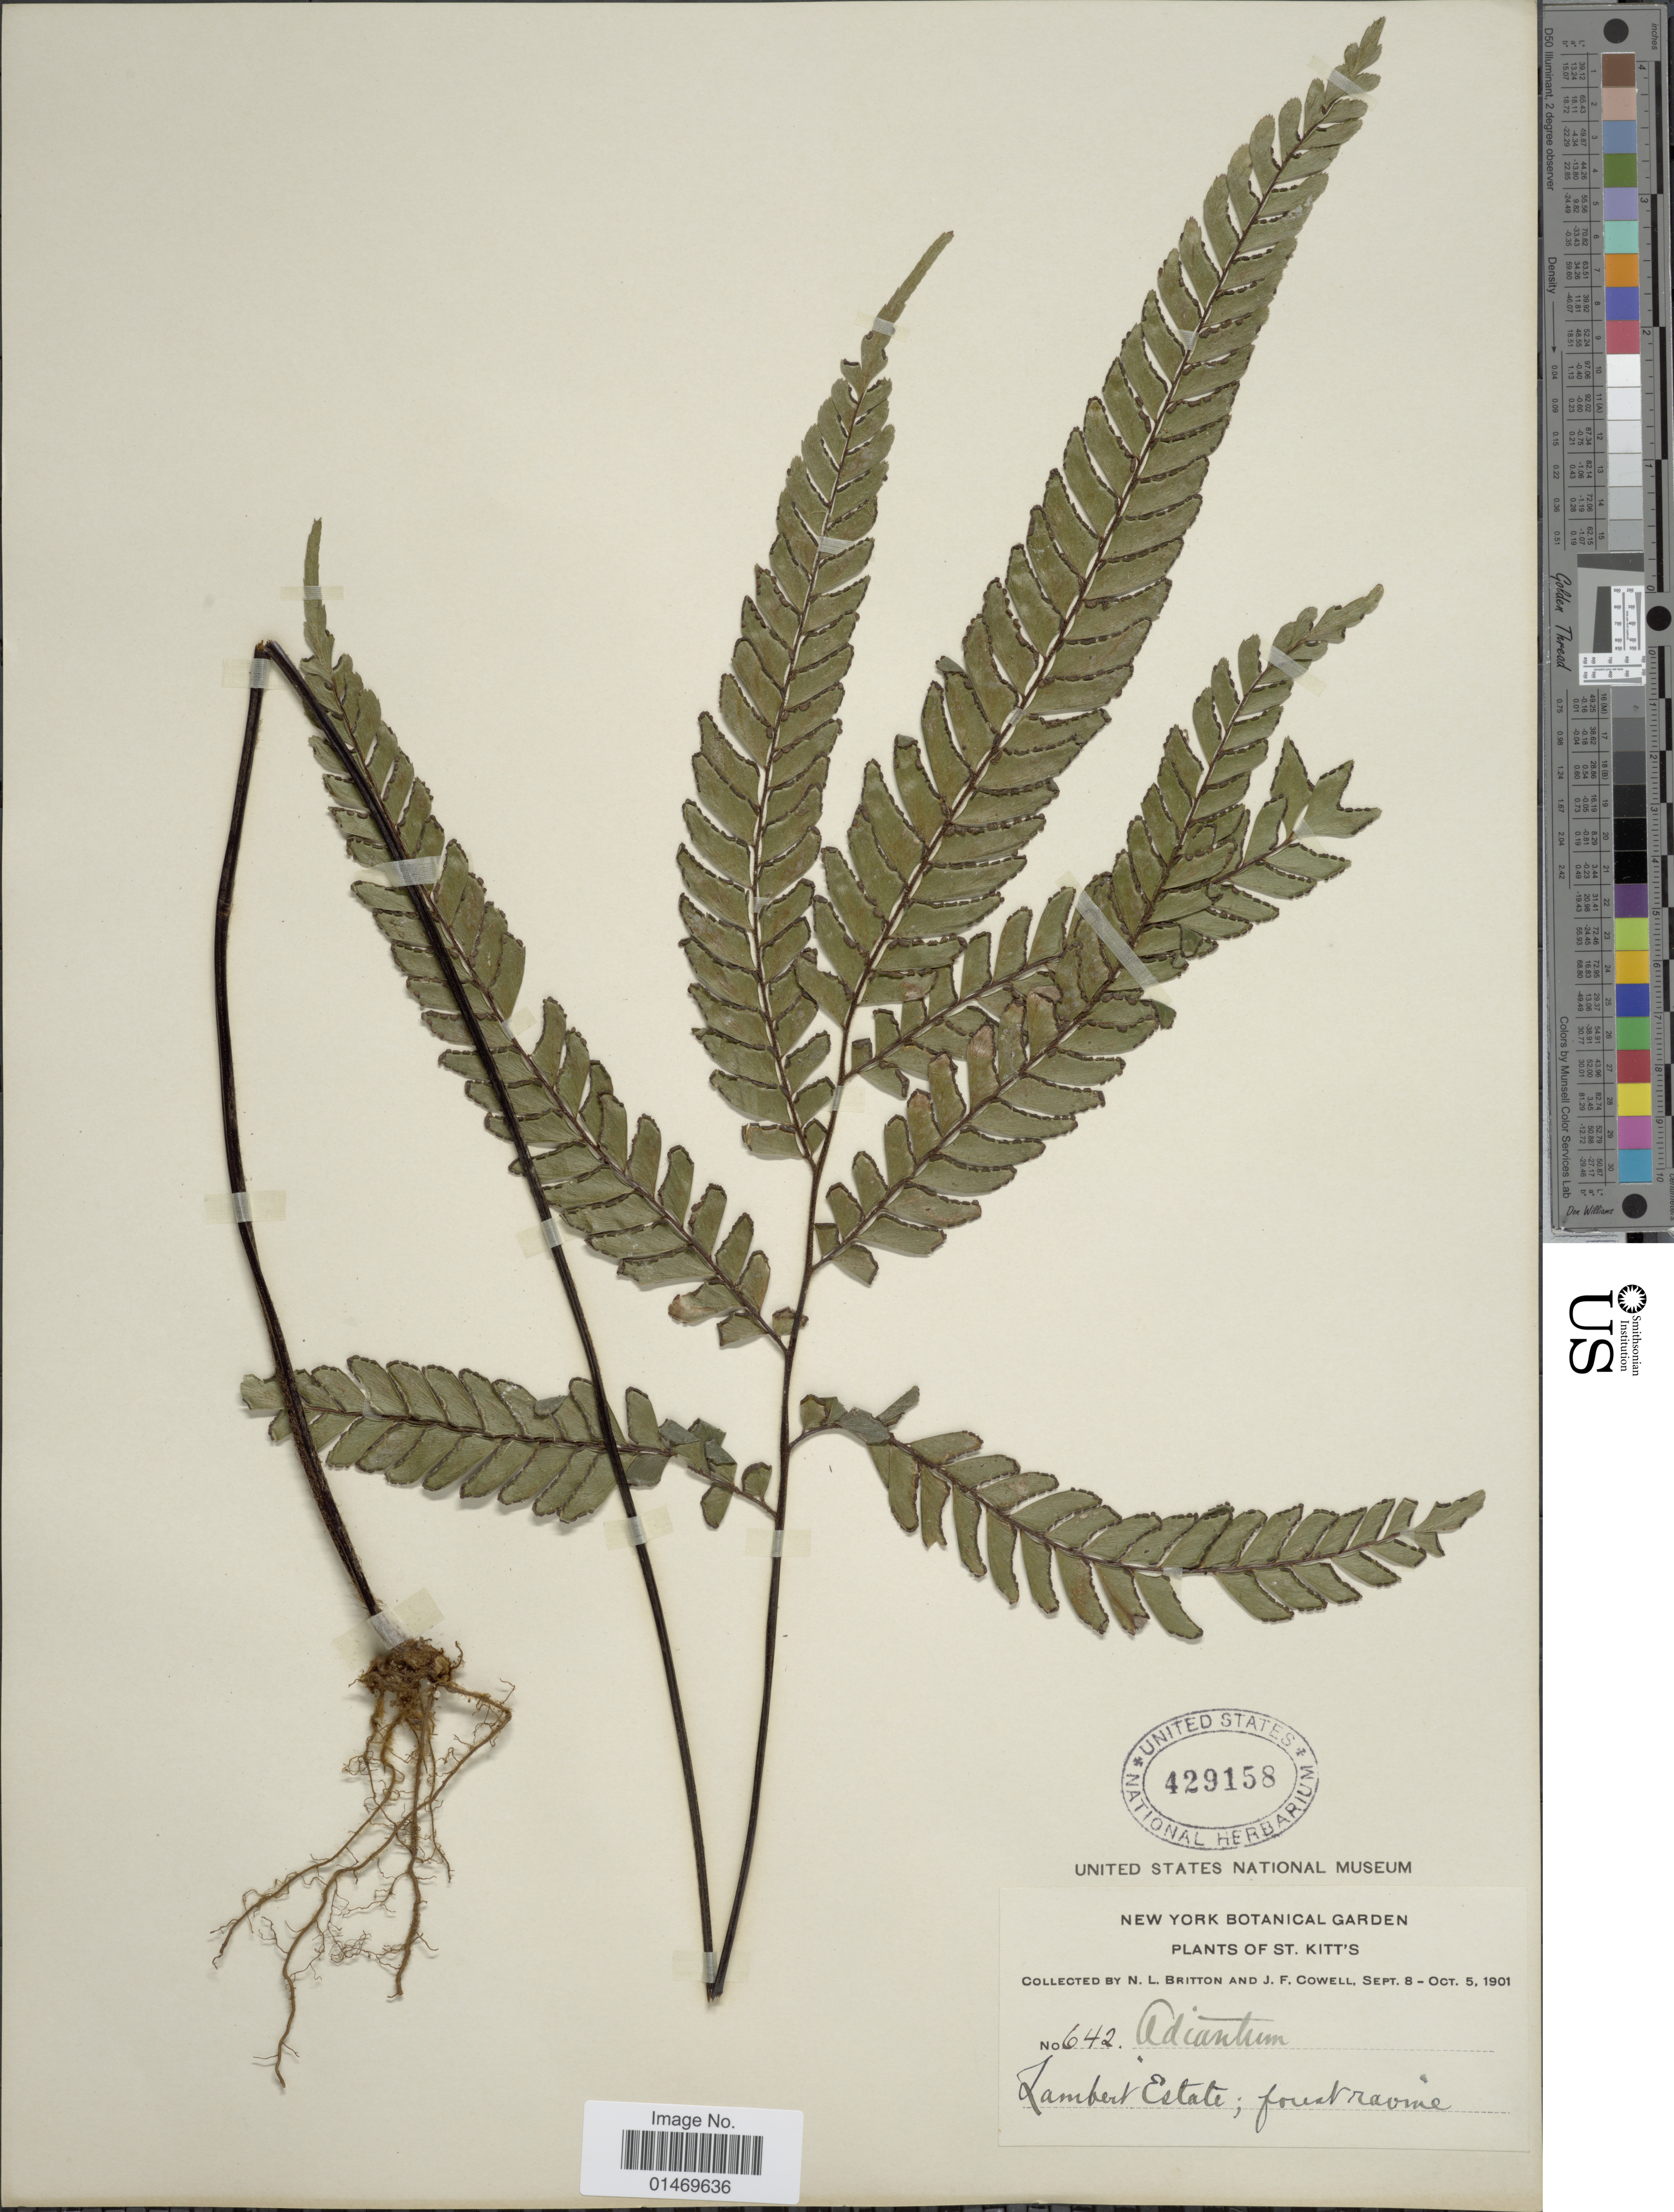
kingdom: Plantae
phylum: Tracheophyta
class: Polypodiopsida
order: Polypodiales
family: Pteridaceae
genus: Adiantum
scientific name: Adiantum tetraphyllum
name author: Humb. & Bonpl. ex Willd.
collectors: N. Britton & J. F. Cowell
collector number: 642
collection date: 1901-09-08/1901-10-05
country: St. Christopher-Nevis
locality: Plants of St. Kitt's, Lambert Estate; foudravine [interpreted]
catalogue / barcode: US 429158